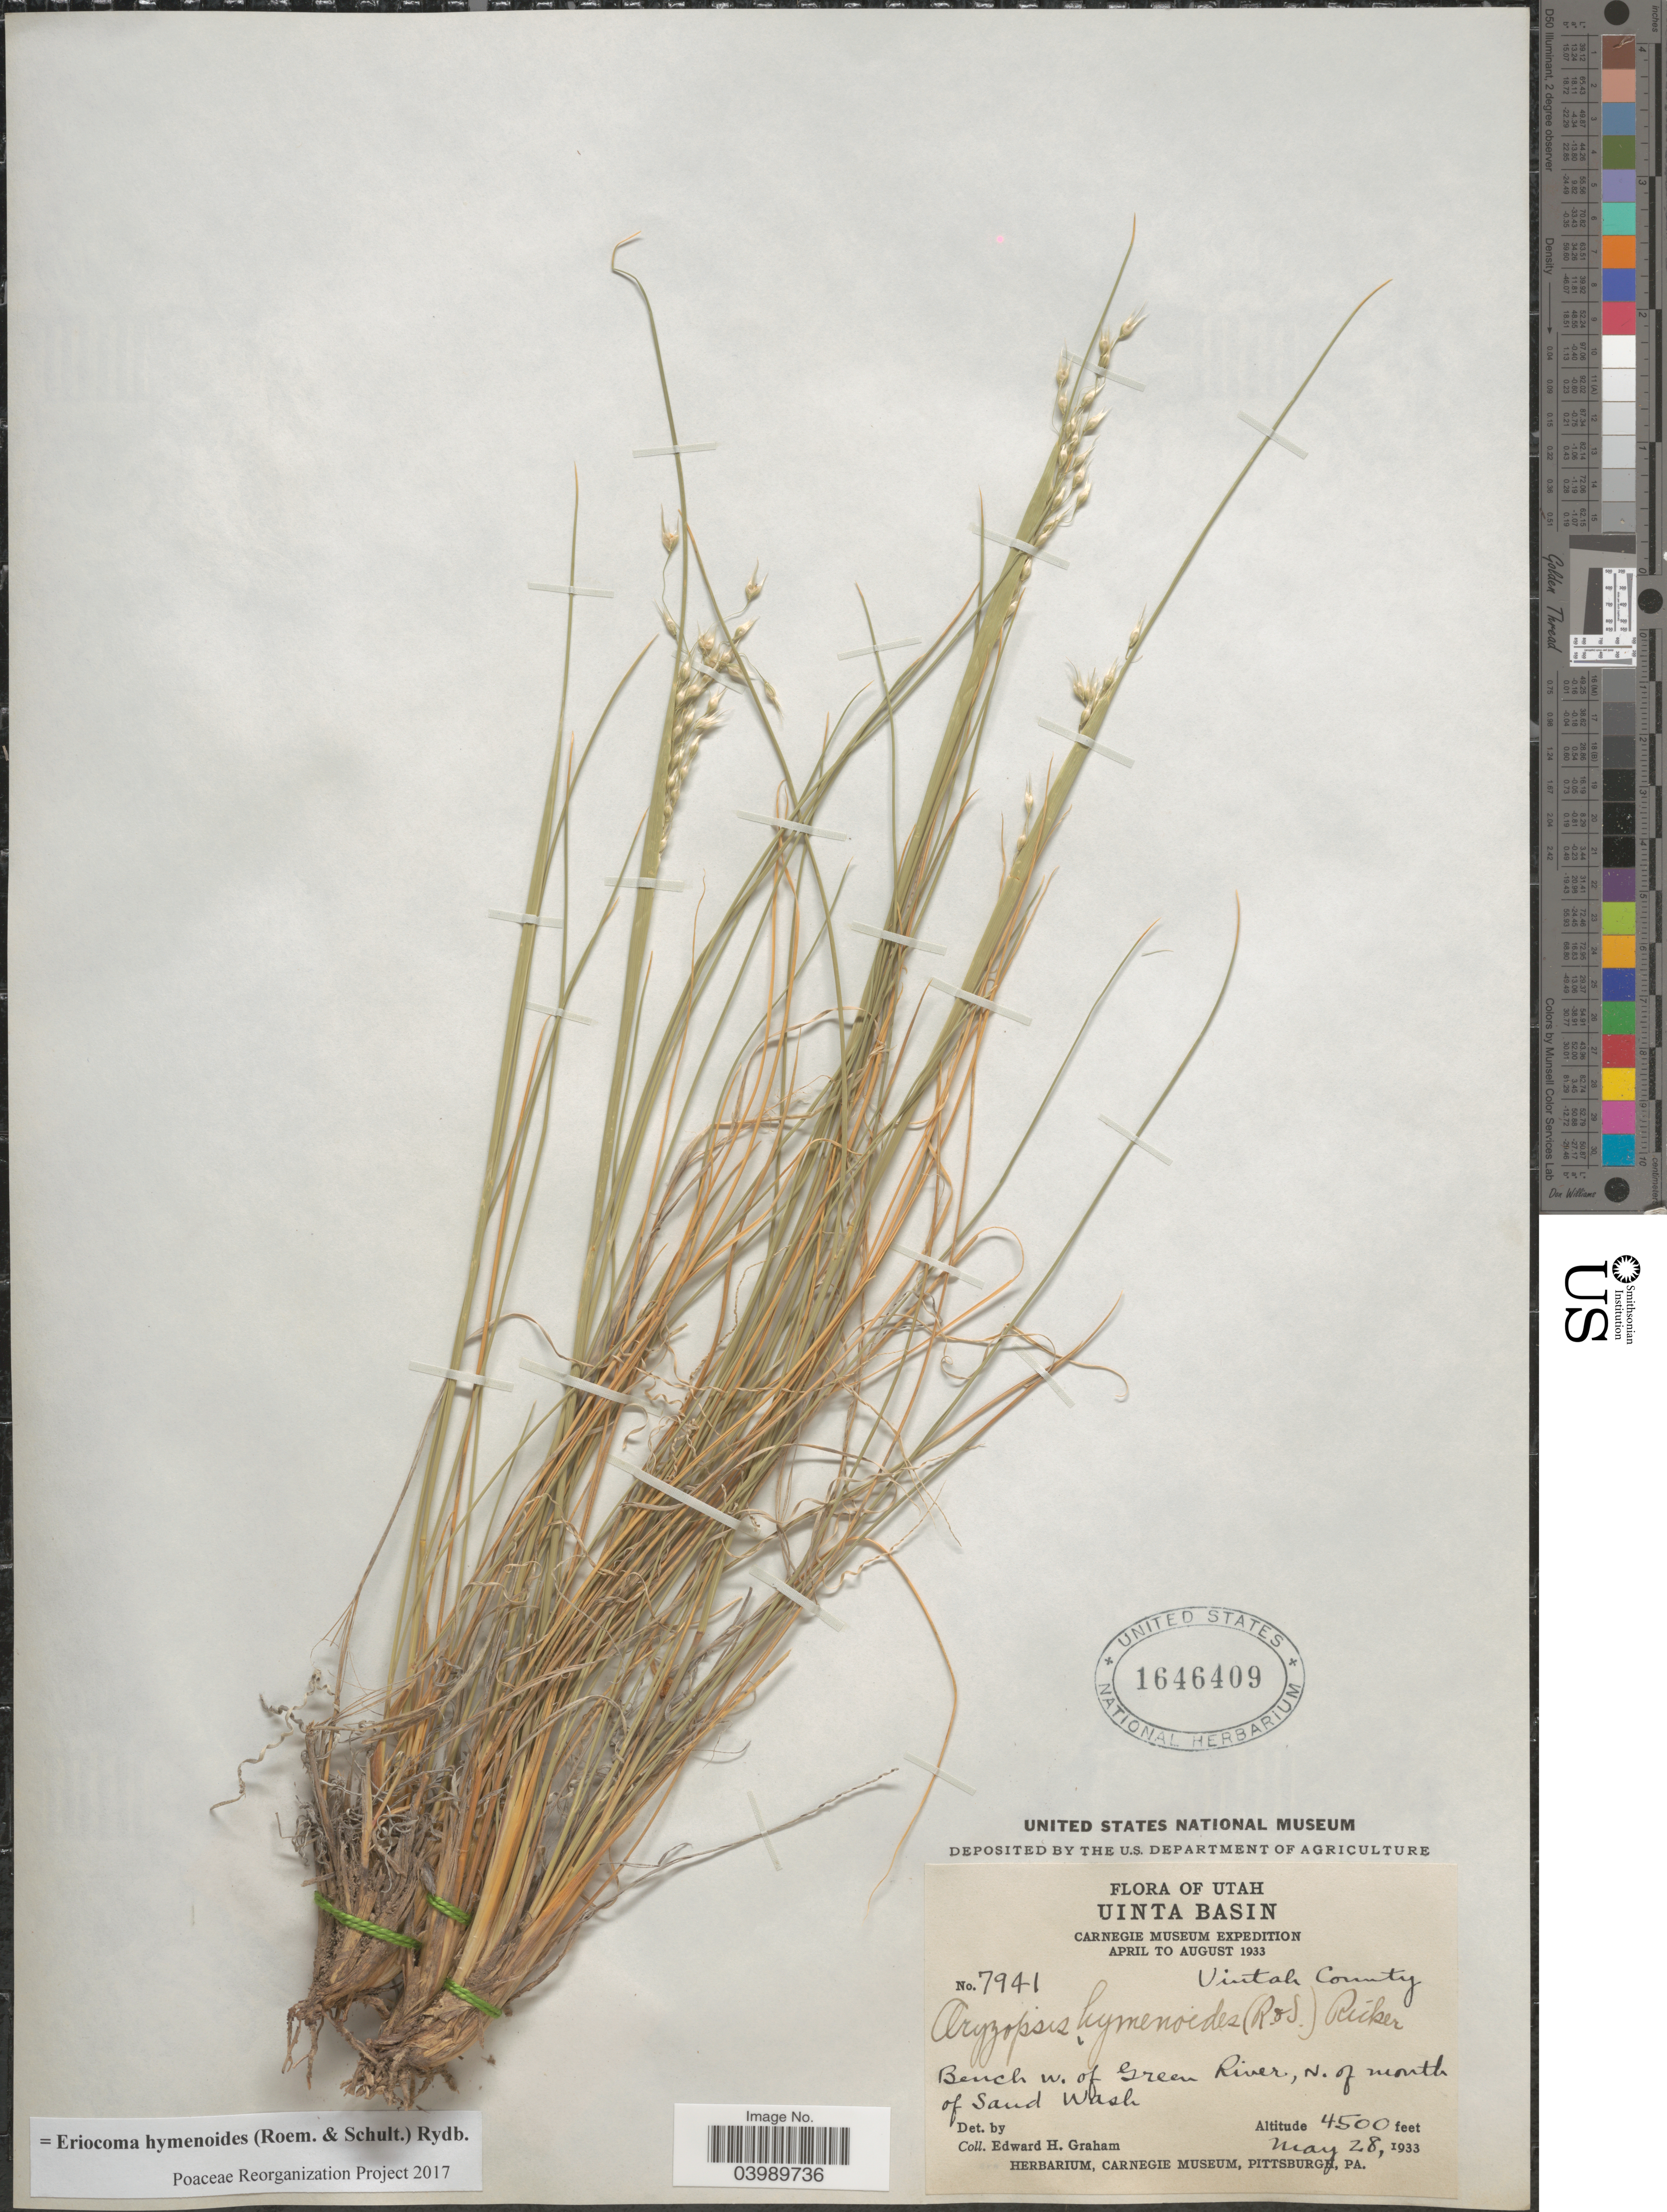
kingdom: Plantae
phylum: Tracheophyta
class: Liliopsida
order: Poales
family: Poaceae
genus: Eriocoma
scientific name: Eriocoma hymenoides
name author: (Roem. & Schult.) Rydb.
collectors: E. H. Graham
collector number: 7941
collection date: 1933-05-28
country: United States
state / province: Utah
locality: Uinta Basin. Uintah County. Bench w. of Green River, N. of mouth of Sand Wash.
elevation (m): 1372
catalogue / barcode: US 1646409